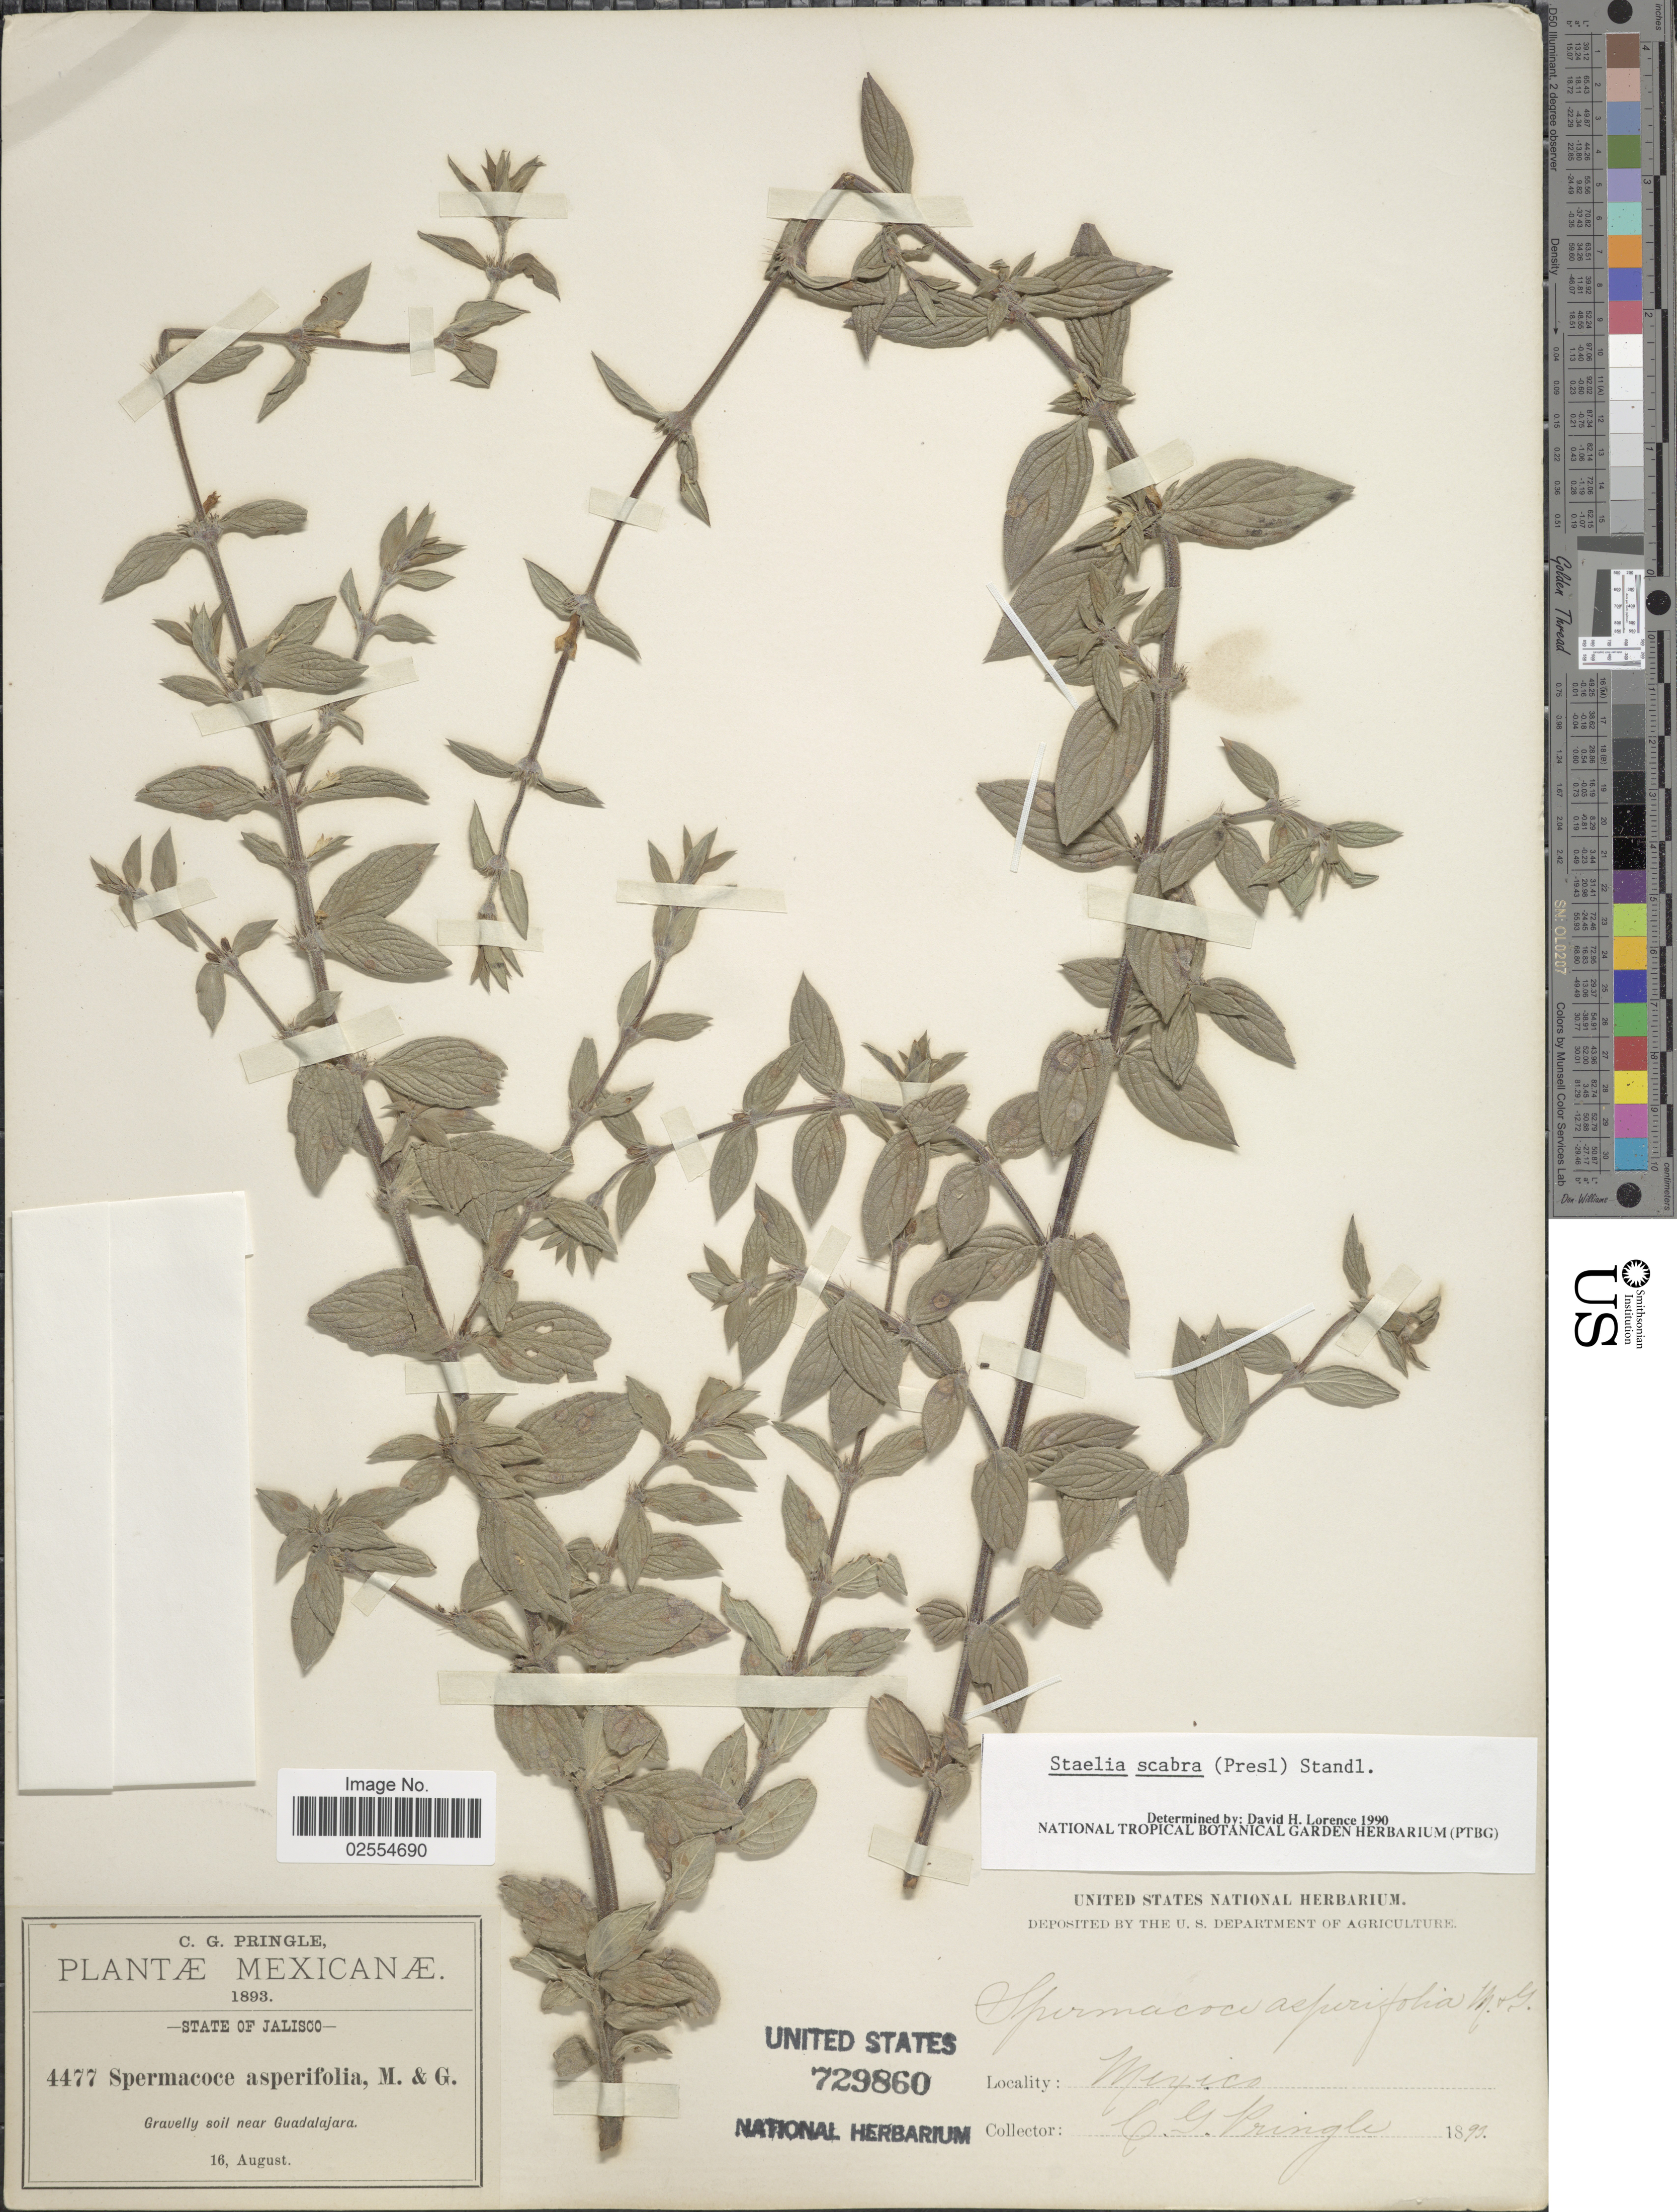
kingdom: Plantae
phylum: Tracheophyta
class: Magnoliopsida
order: Gentianales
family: Rubiaceae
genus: Staelia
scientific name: Staelia scabra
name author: (C. Presl) Standl.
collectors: C. G. Pringle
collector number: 4477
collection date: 1893-08-16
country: Mexico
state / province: Jalisco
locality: Gravelly near Guadalajara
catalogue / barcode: US 729860